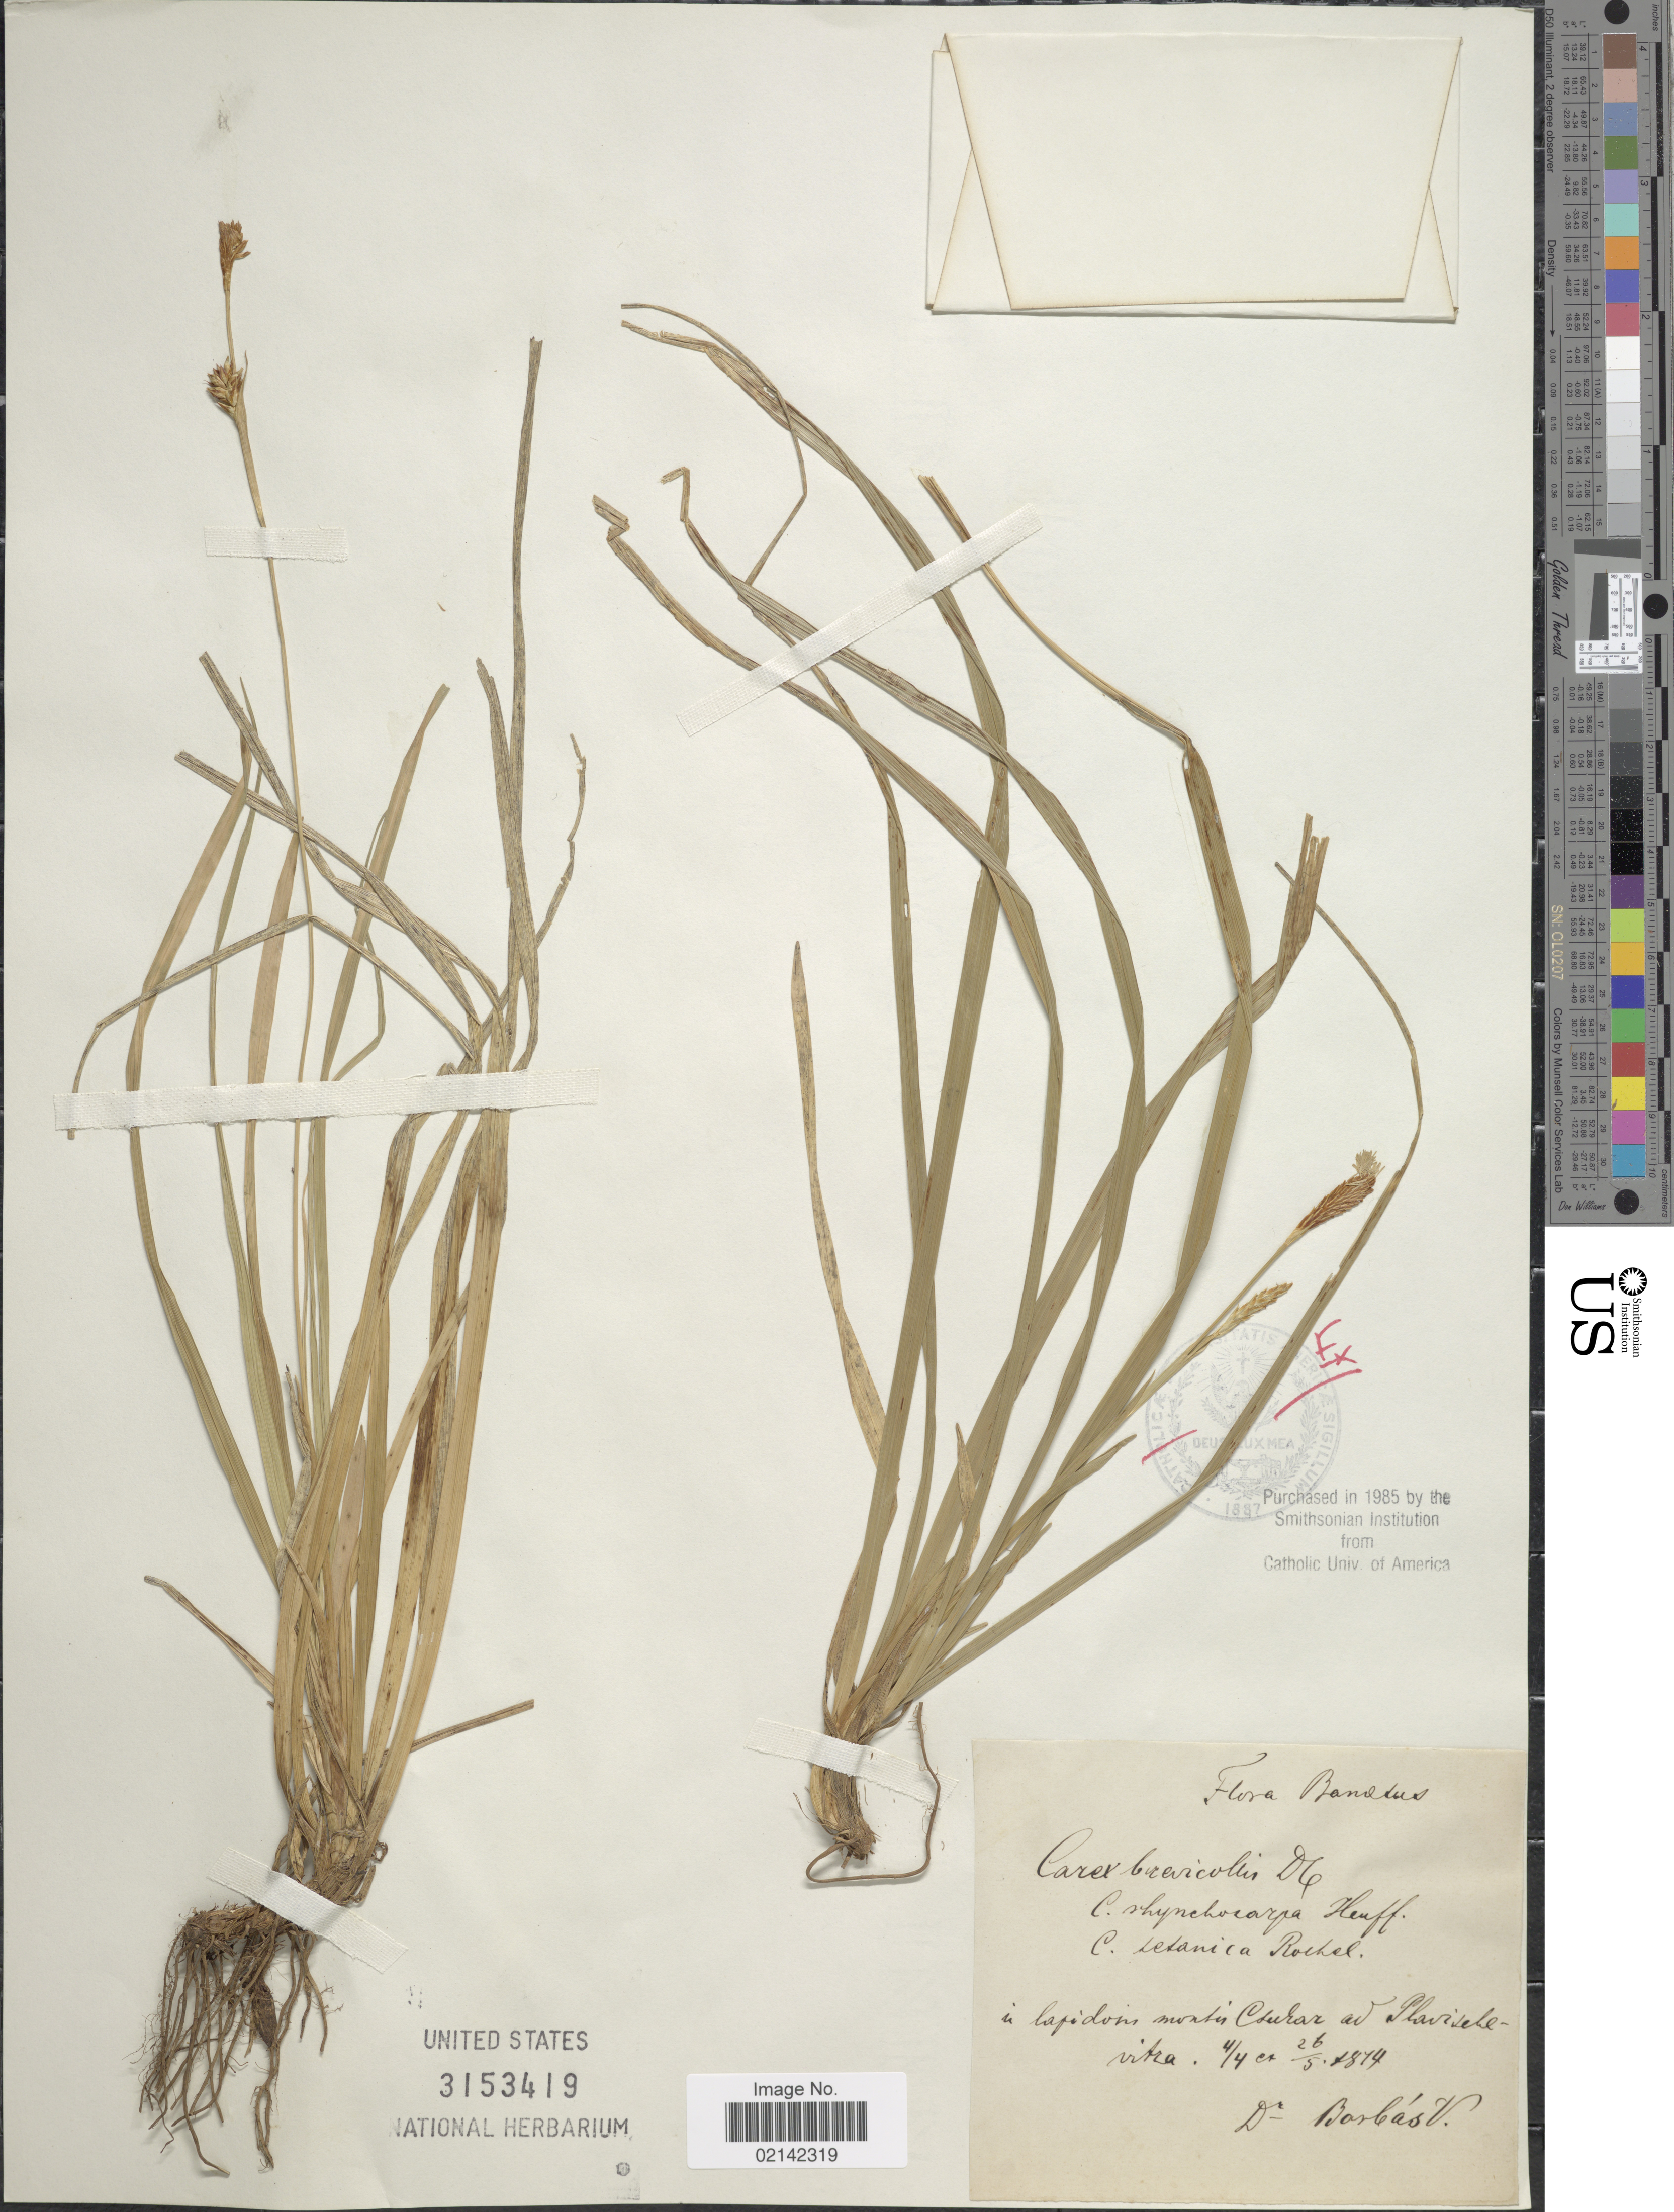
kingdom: Plantae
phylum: Tracheophyta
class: Liliopsida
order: Poales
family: Cyperaceae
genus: Carex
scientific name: Carex brevicollis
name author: DC.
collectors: V. von Borbás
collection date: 1874-04-04/1874-05-26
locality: Bamedus. montis Csurar ad Phalirsehevitra [interpreted]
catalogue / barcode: US 3153419